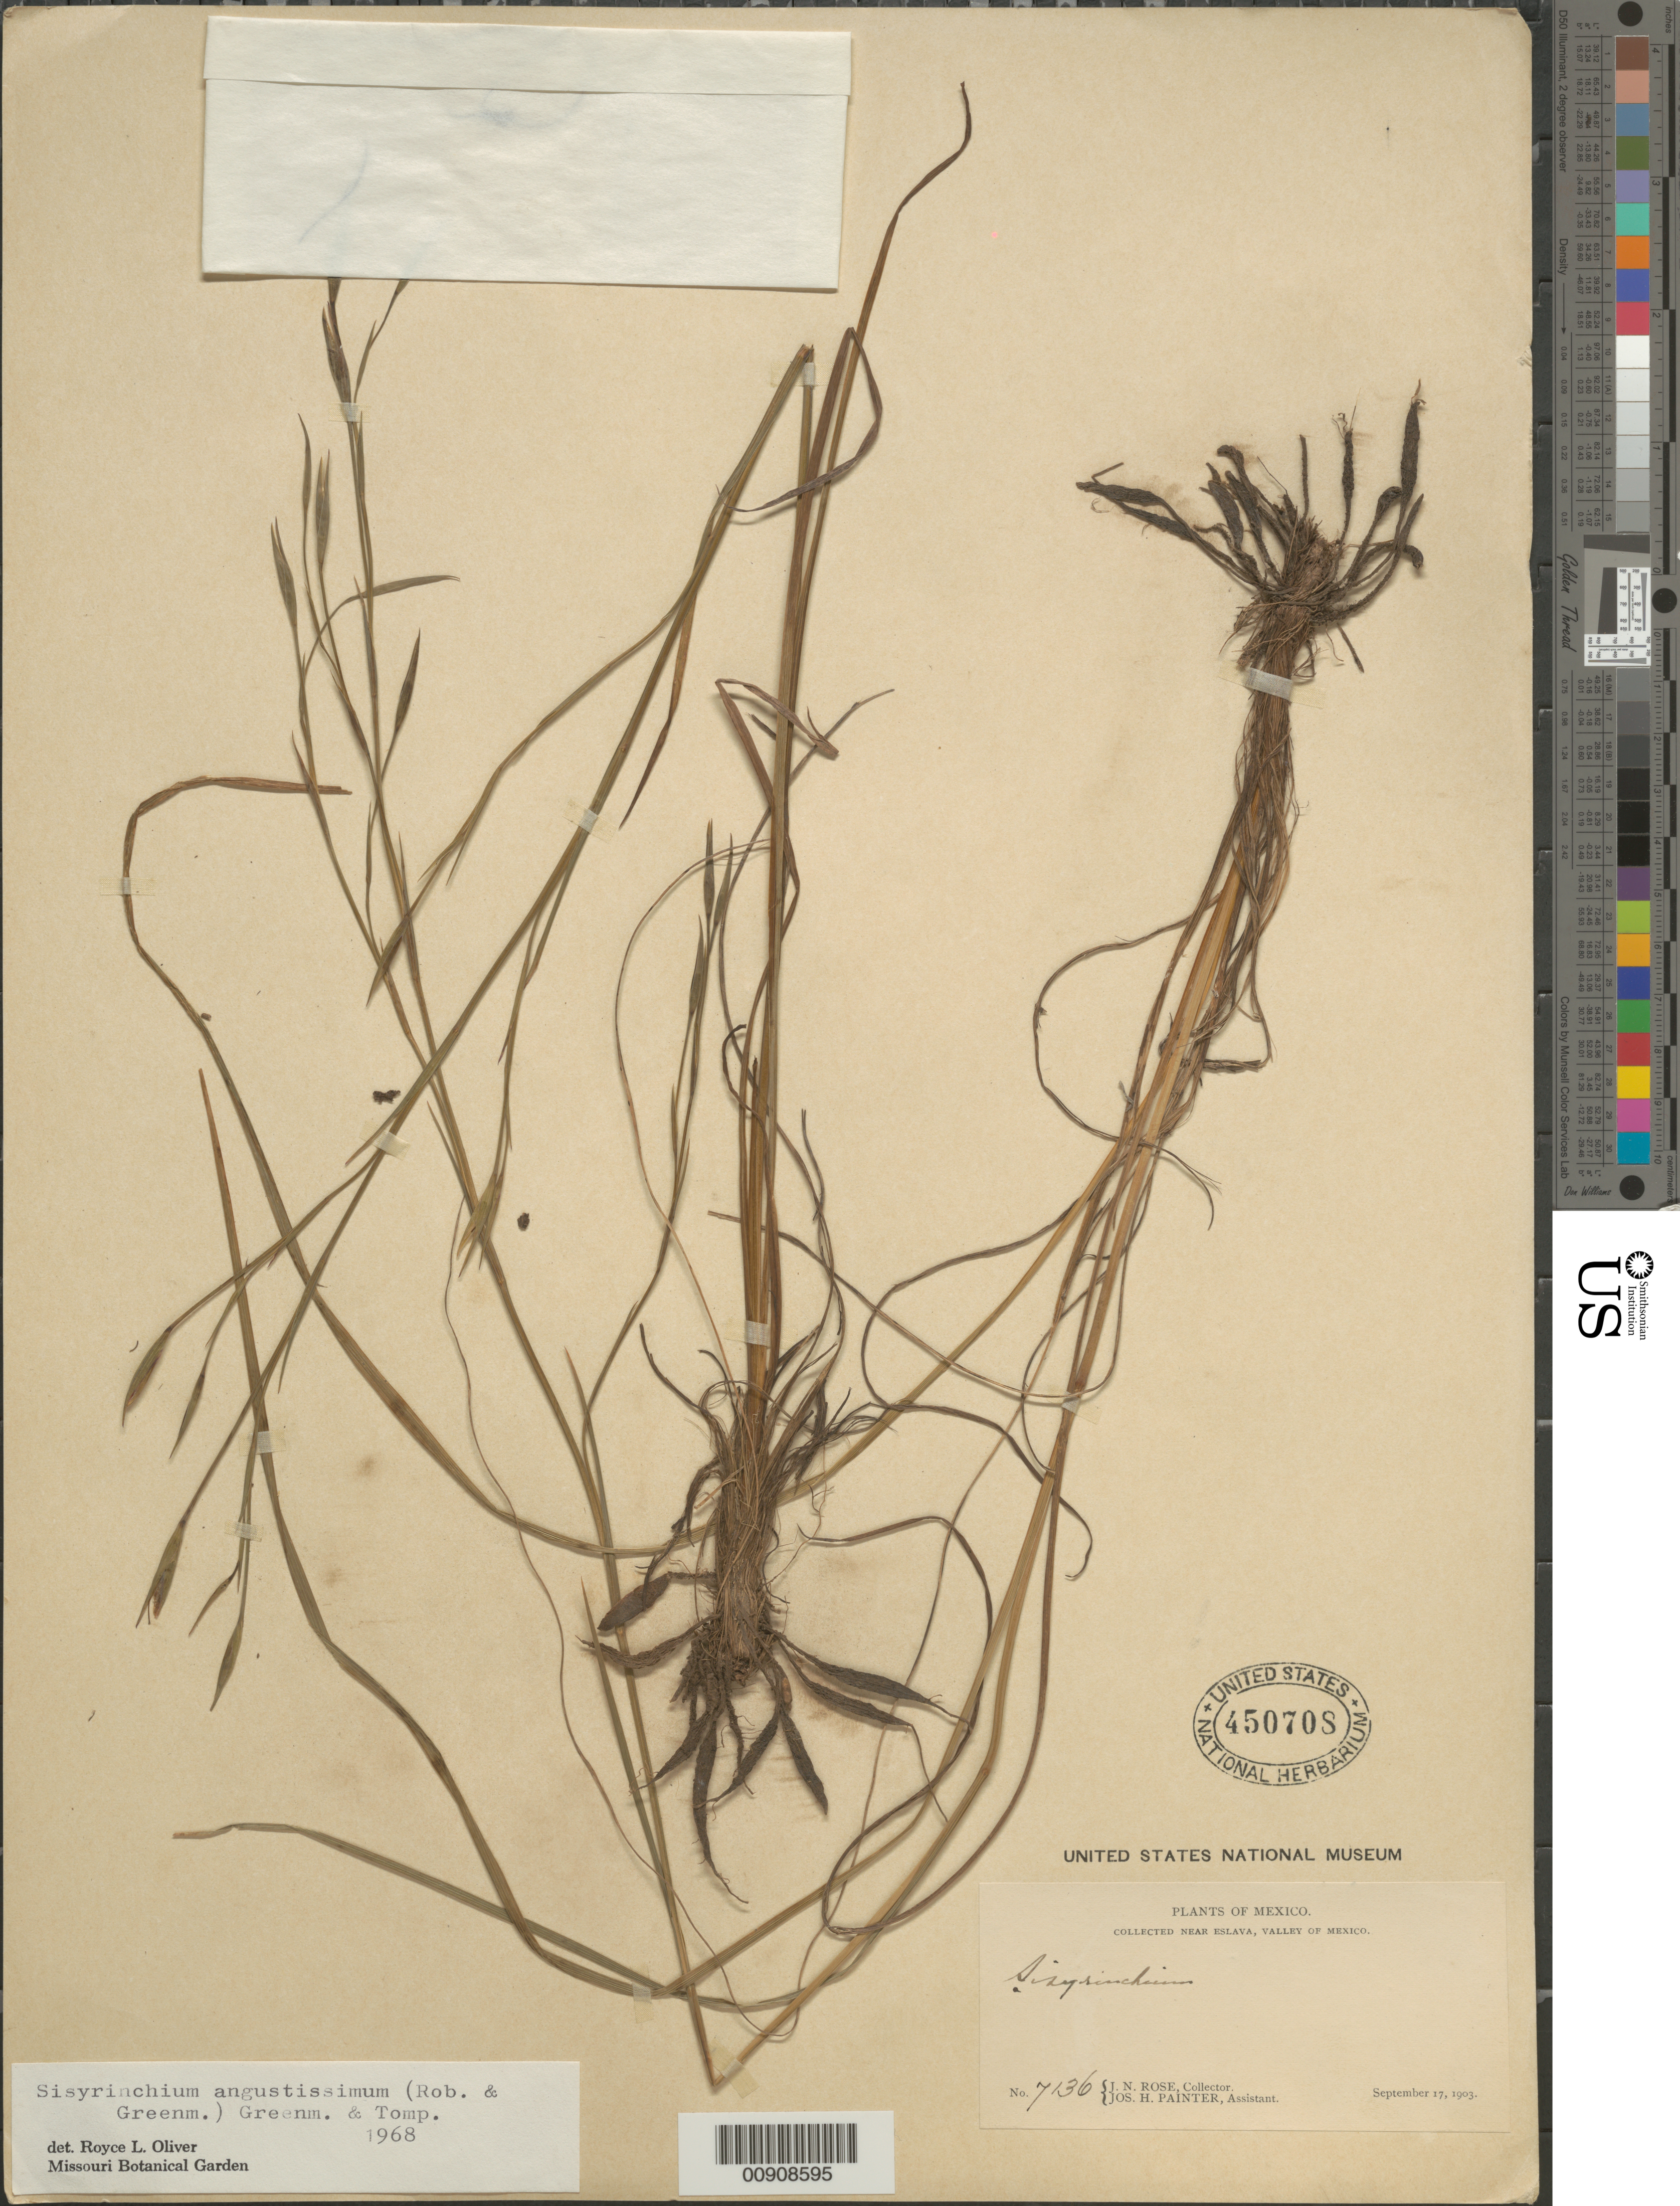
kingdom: Plantae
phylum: Tracheophyta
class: Liliopsida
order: Asparagales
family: Iridaceae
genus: Sisyrinchium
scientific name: Sisyrinchium angustissimum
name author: (B.L. Rob.) Greenm. & C.H. Thomps.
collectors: J. N. Rose & J. H. Painter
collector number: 7136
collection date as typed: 17 Sep 1903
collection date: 1903-09-17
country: Mexico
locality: Near Eslava, Valley of México.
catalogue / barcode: US 450708